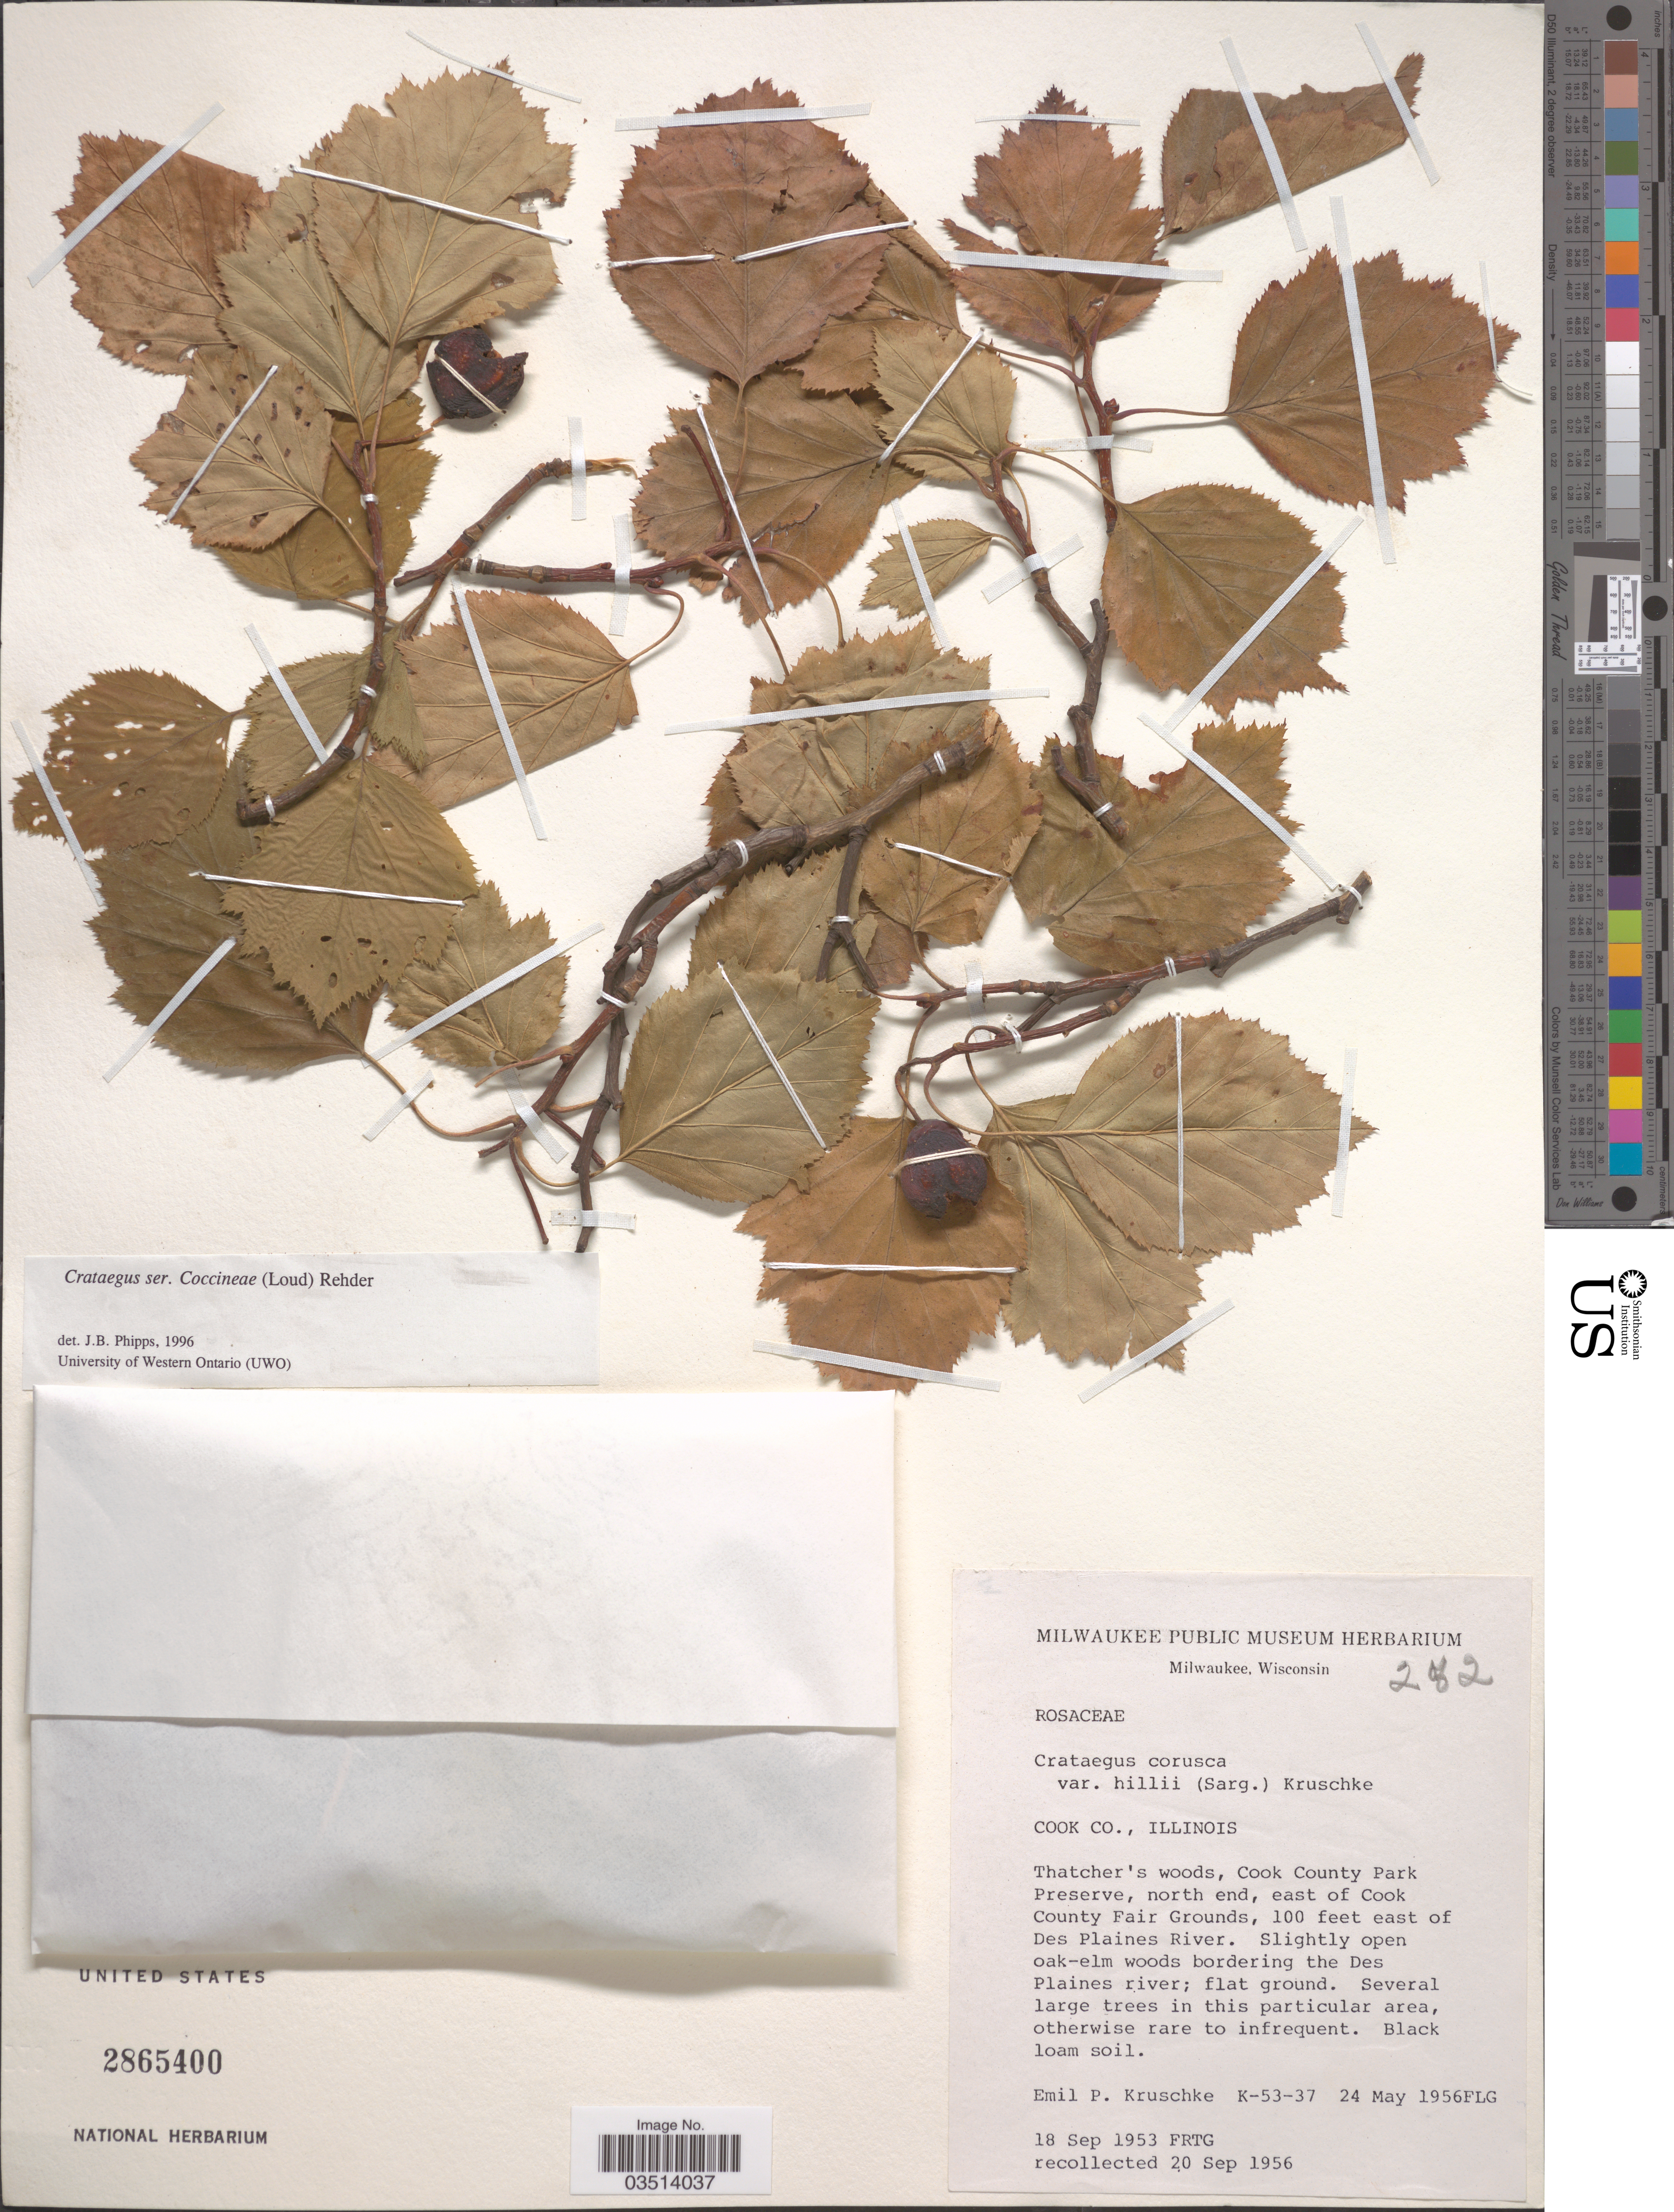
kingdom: Plantae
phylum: Tracheophyta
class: Magnoliopsida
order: Rosales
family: Rosaceae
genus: Crataegus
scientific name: Crataegus corusca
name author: Sarg.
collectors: E. Kruschke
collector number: K-53-37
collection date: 1953-09-18/1956-05-24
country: United States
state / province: Illinois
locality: Cook Co. Thatcher's woods, Cook County Park Preserve, north end, east of Cook County Fair Grounds, 100 feet east of Des Plaines River. Bordering the Des Plaines river.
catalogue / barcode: US 2865400